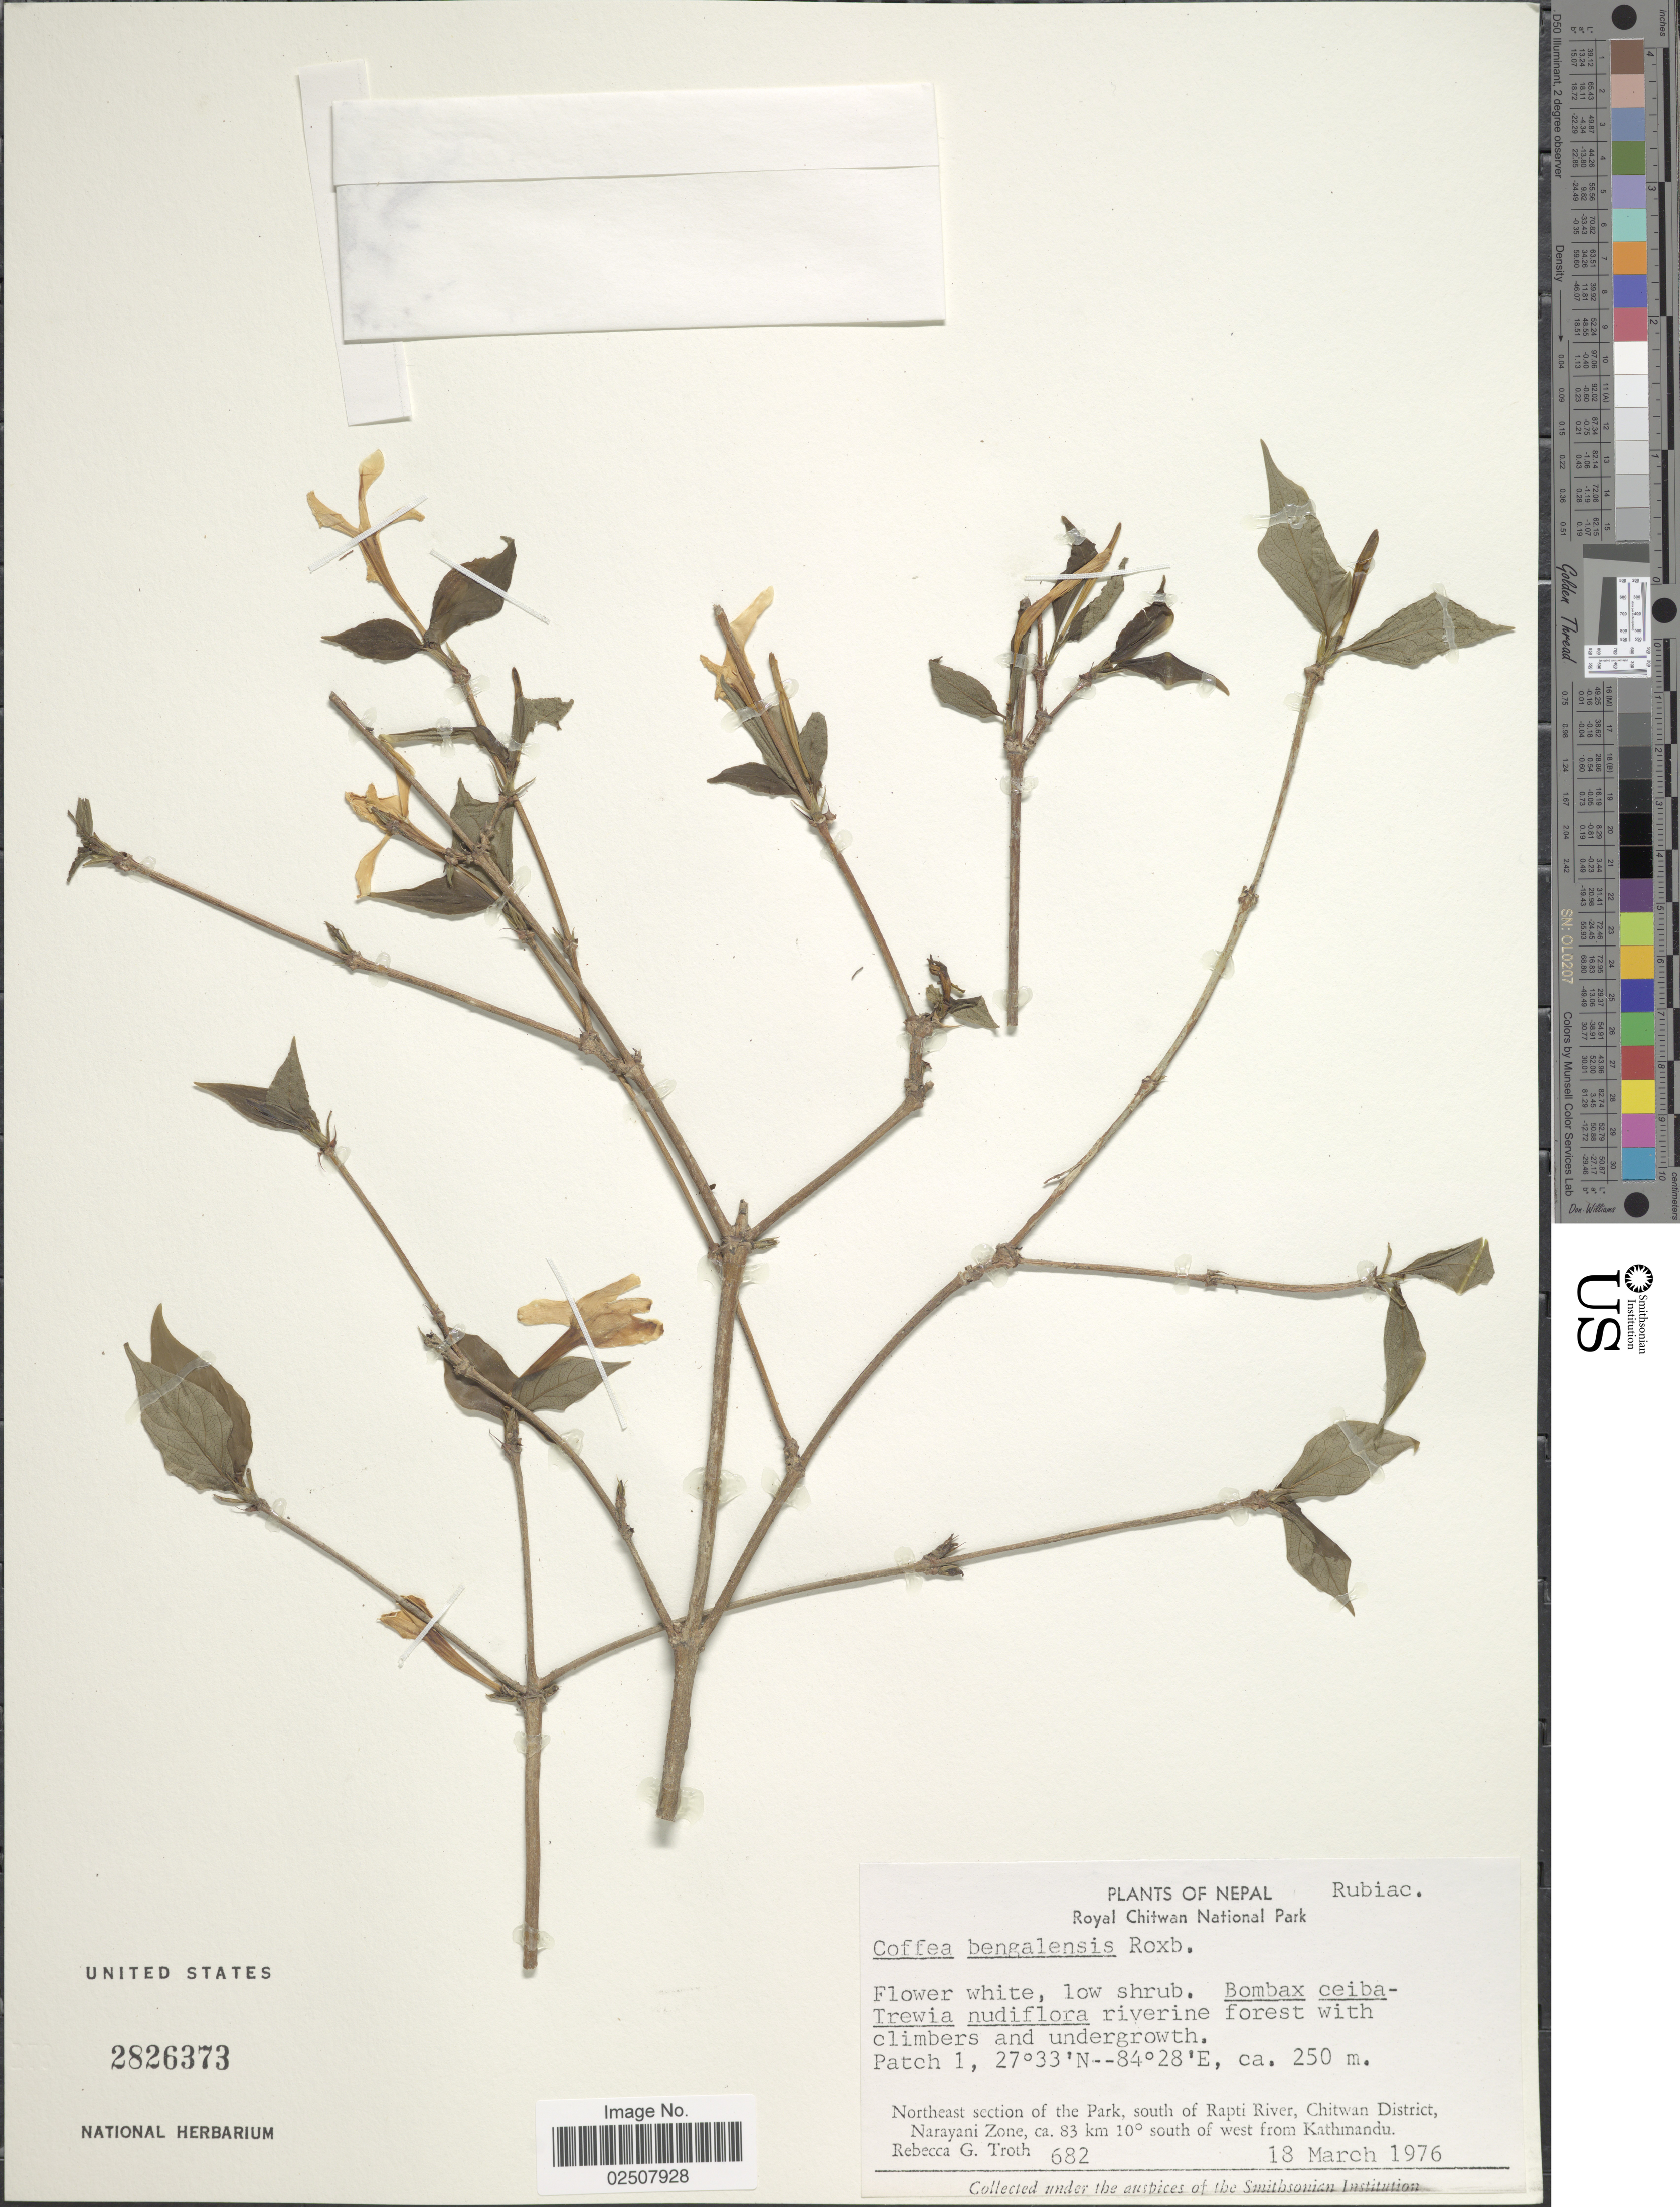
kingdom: Plantae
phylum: Tracheophyta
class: Magnoliopsida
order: Gentianales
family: Rubiaceae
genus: Coffea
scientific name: Coffea benghalensis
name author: B. Heyne ex Roth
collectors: R. Troth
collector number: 682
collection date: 1976-03-18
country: Nepal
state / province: Rapti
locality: Royal Chitwan National Park, Bombax ceiba-Trewia nudiflora riverine forest with climbers and undergrowth, Patch 1, Northeast section of the Park, south of Rapti River, Chitwan District, Narayani Zone, ca. 83 km 10° south of west from Kathmandu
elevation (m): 250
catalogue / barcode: US 2826373